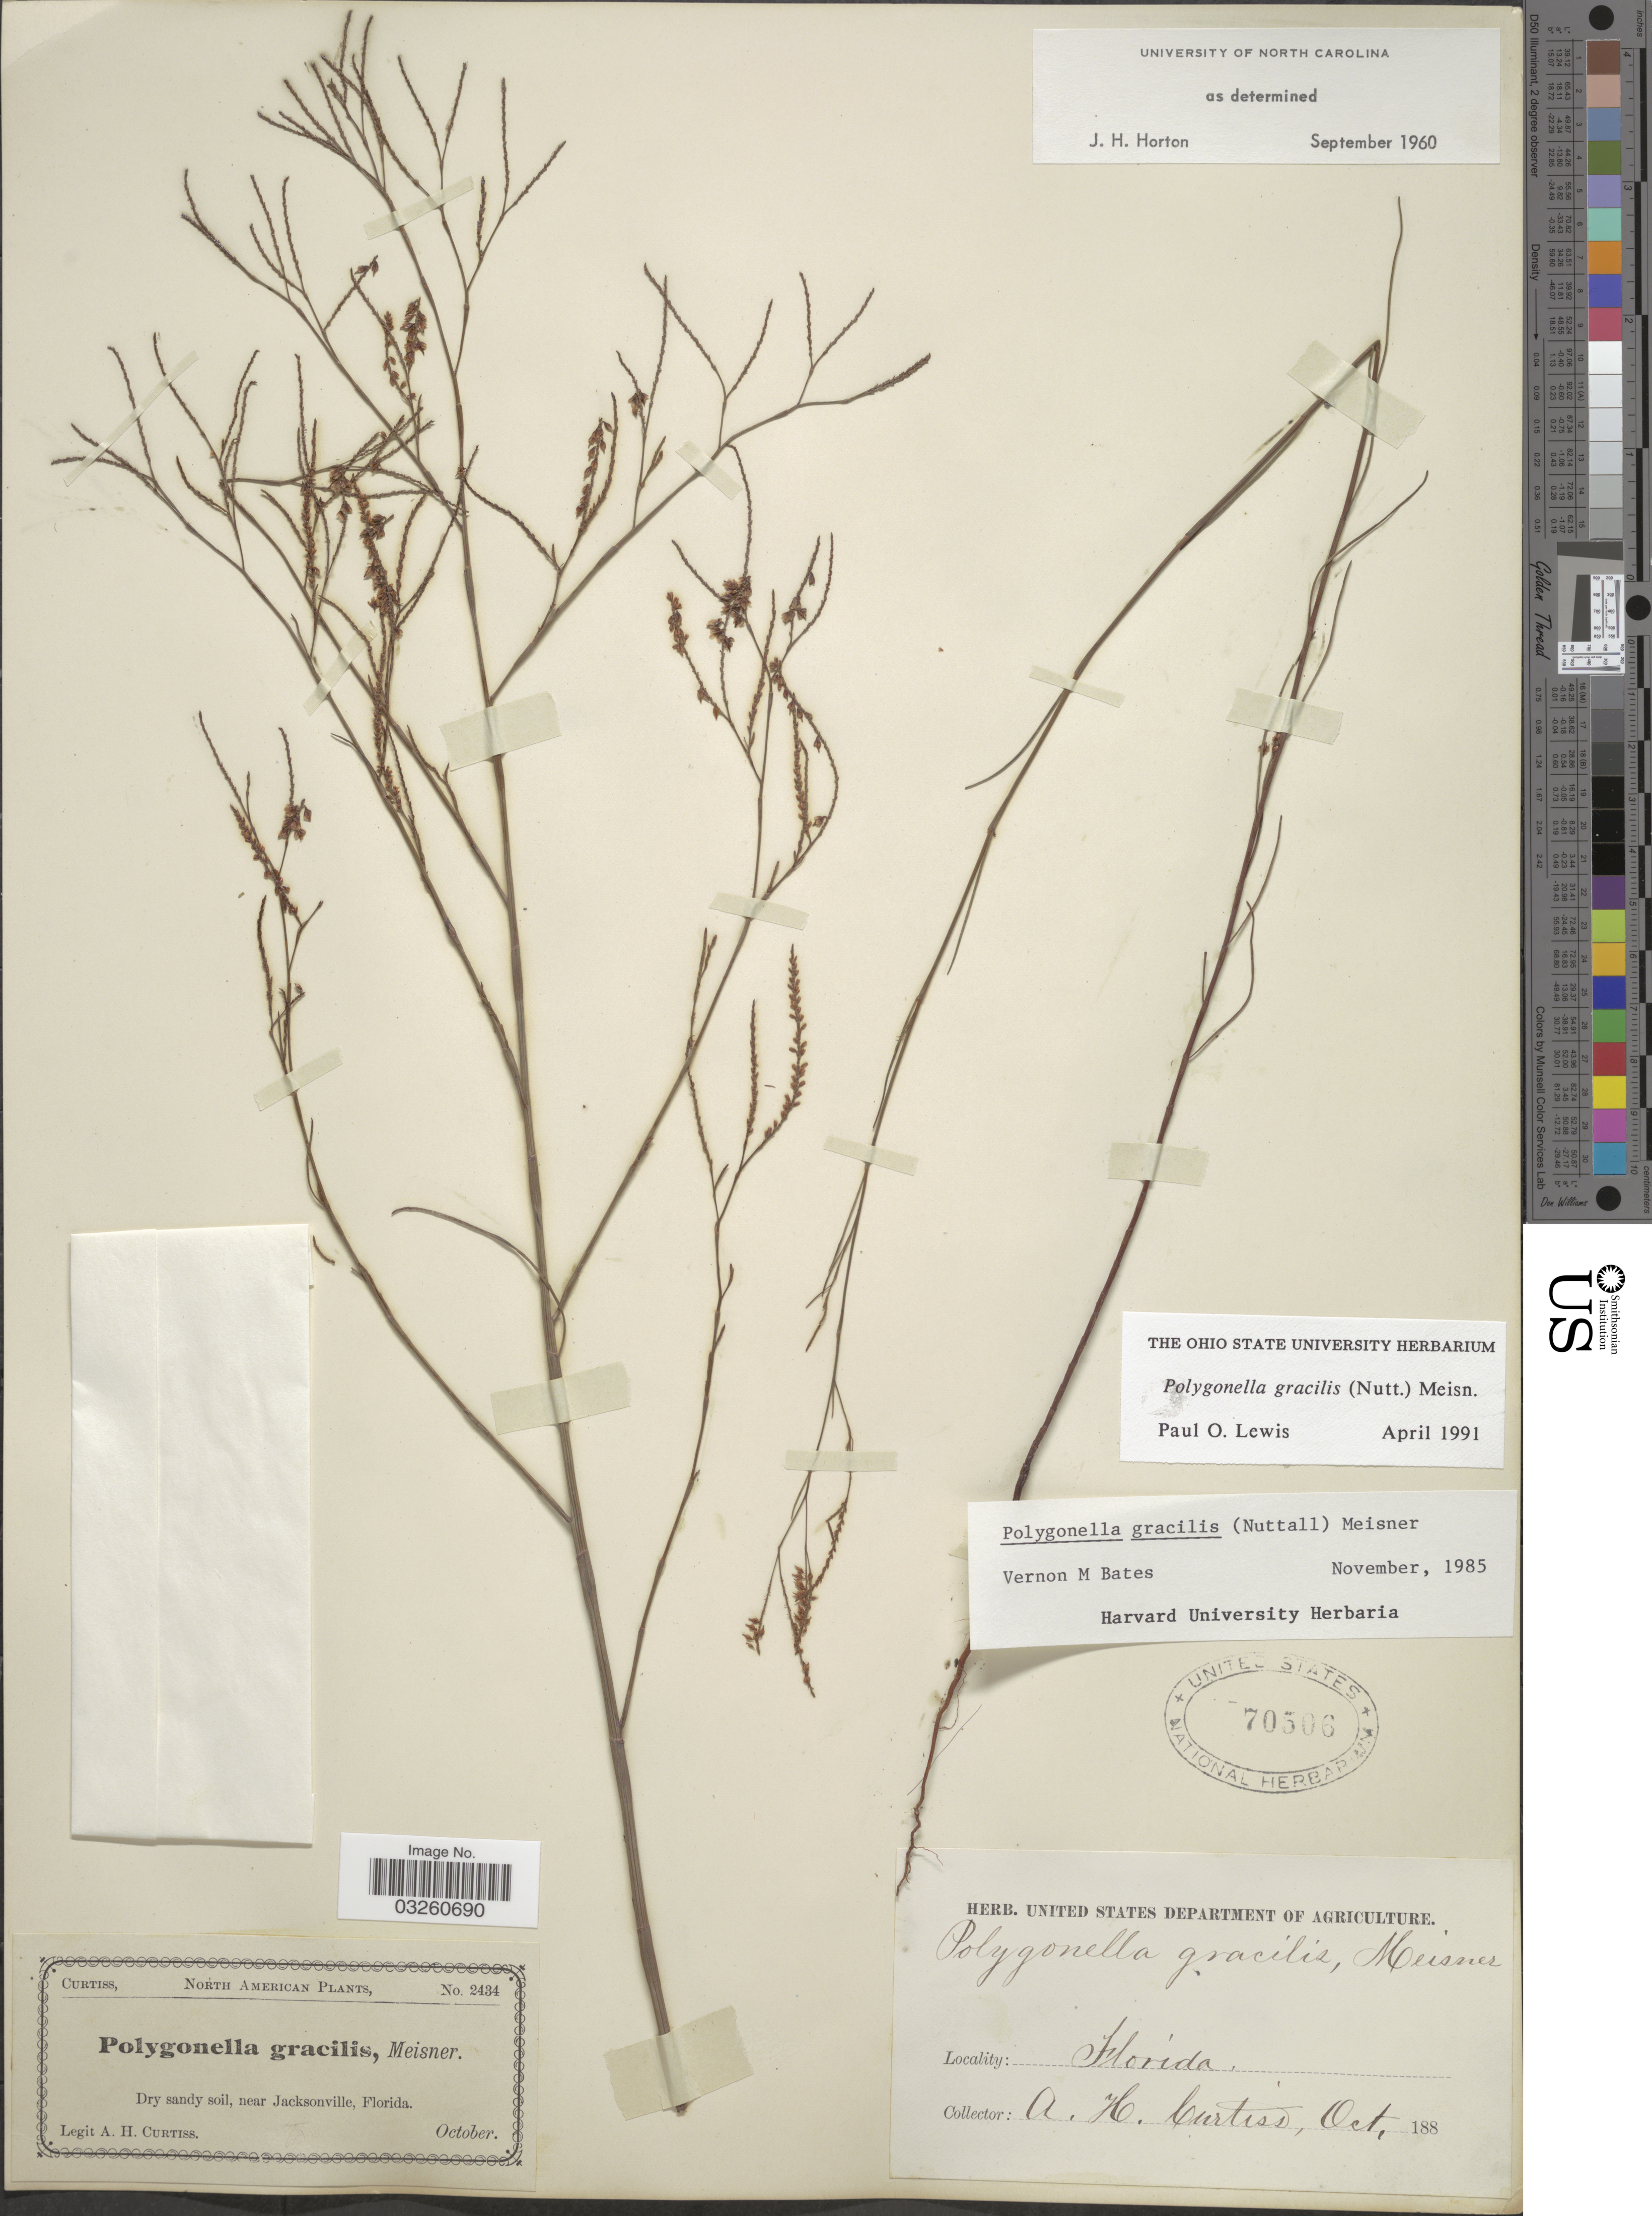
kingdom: Plantae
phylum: Tracheophyta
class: Magnoliopsida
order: Caryophyllales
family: Polygonaceae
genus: Polygonella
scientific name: Polygonella gracilis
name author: (Nutt.) Meisn.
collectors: A. H. Curtiss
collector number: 2434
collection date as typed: Oct. 188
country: United States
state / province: Florida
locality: Dry sandy soil, near Jacksonville.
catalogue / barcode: US 70506